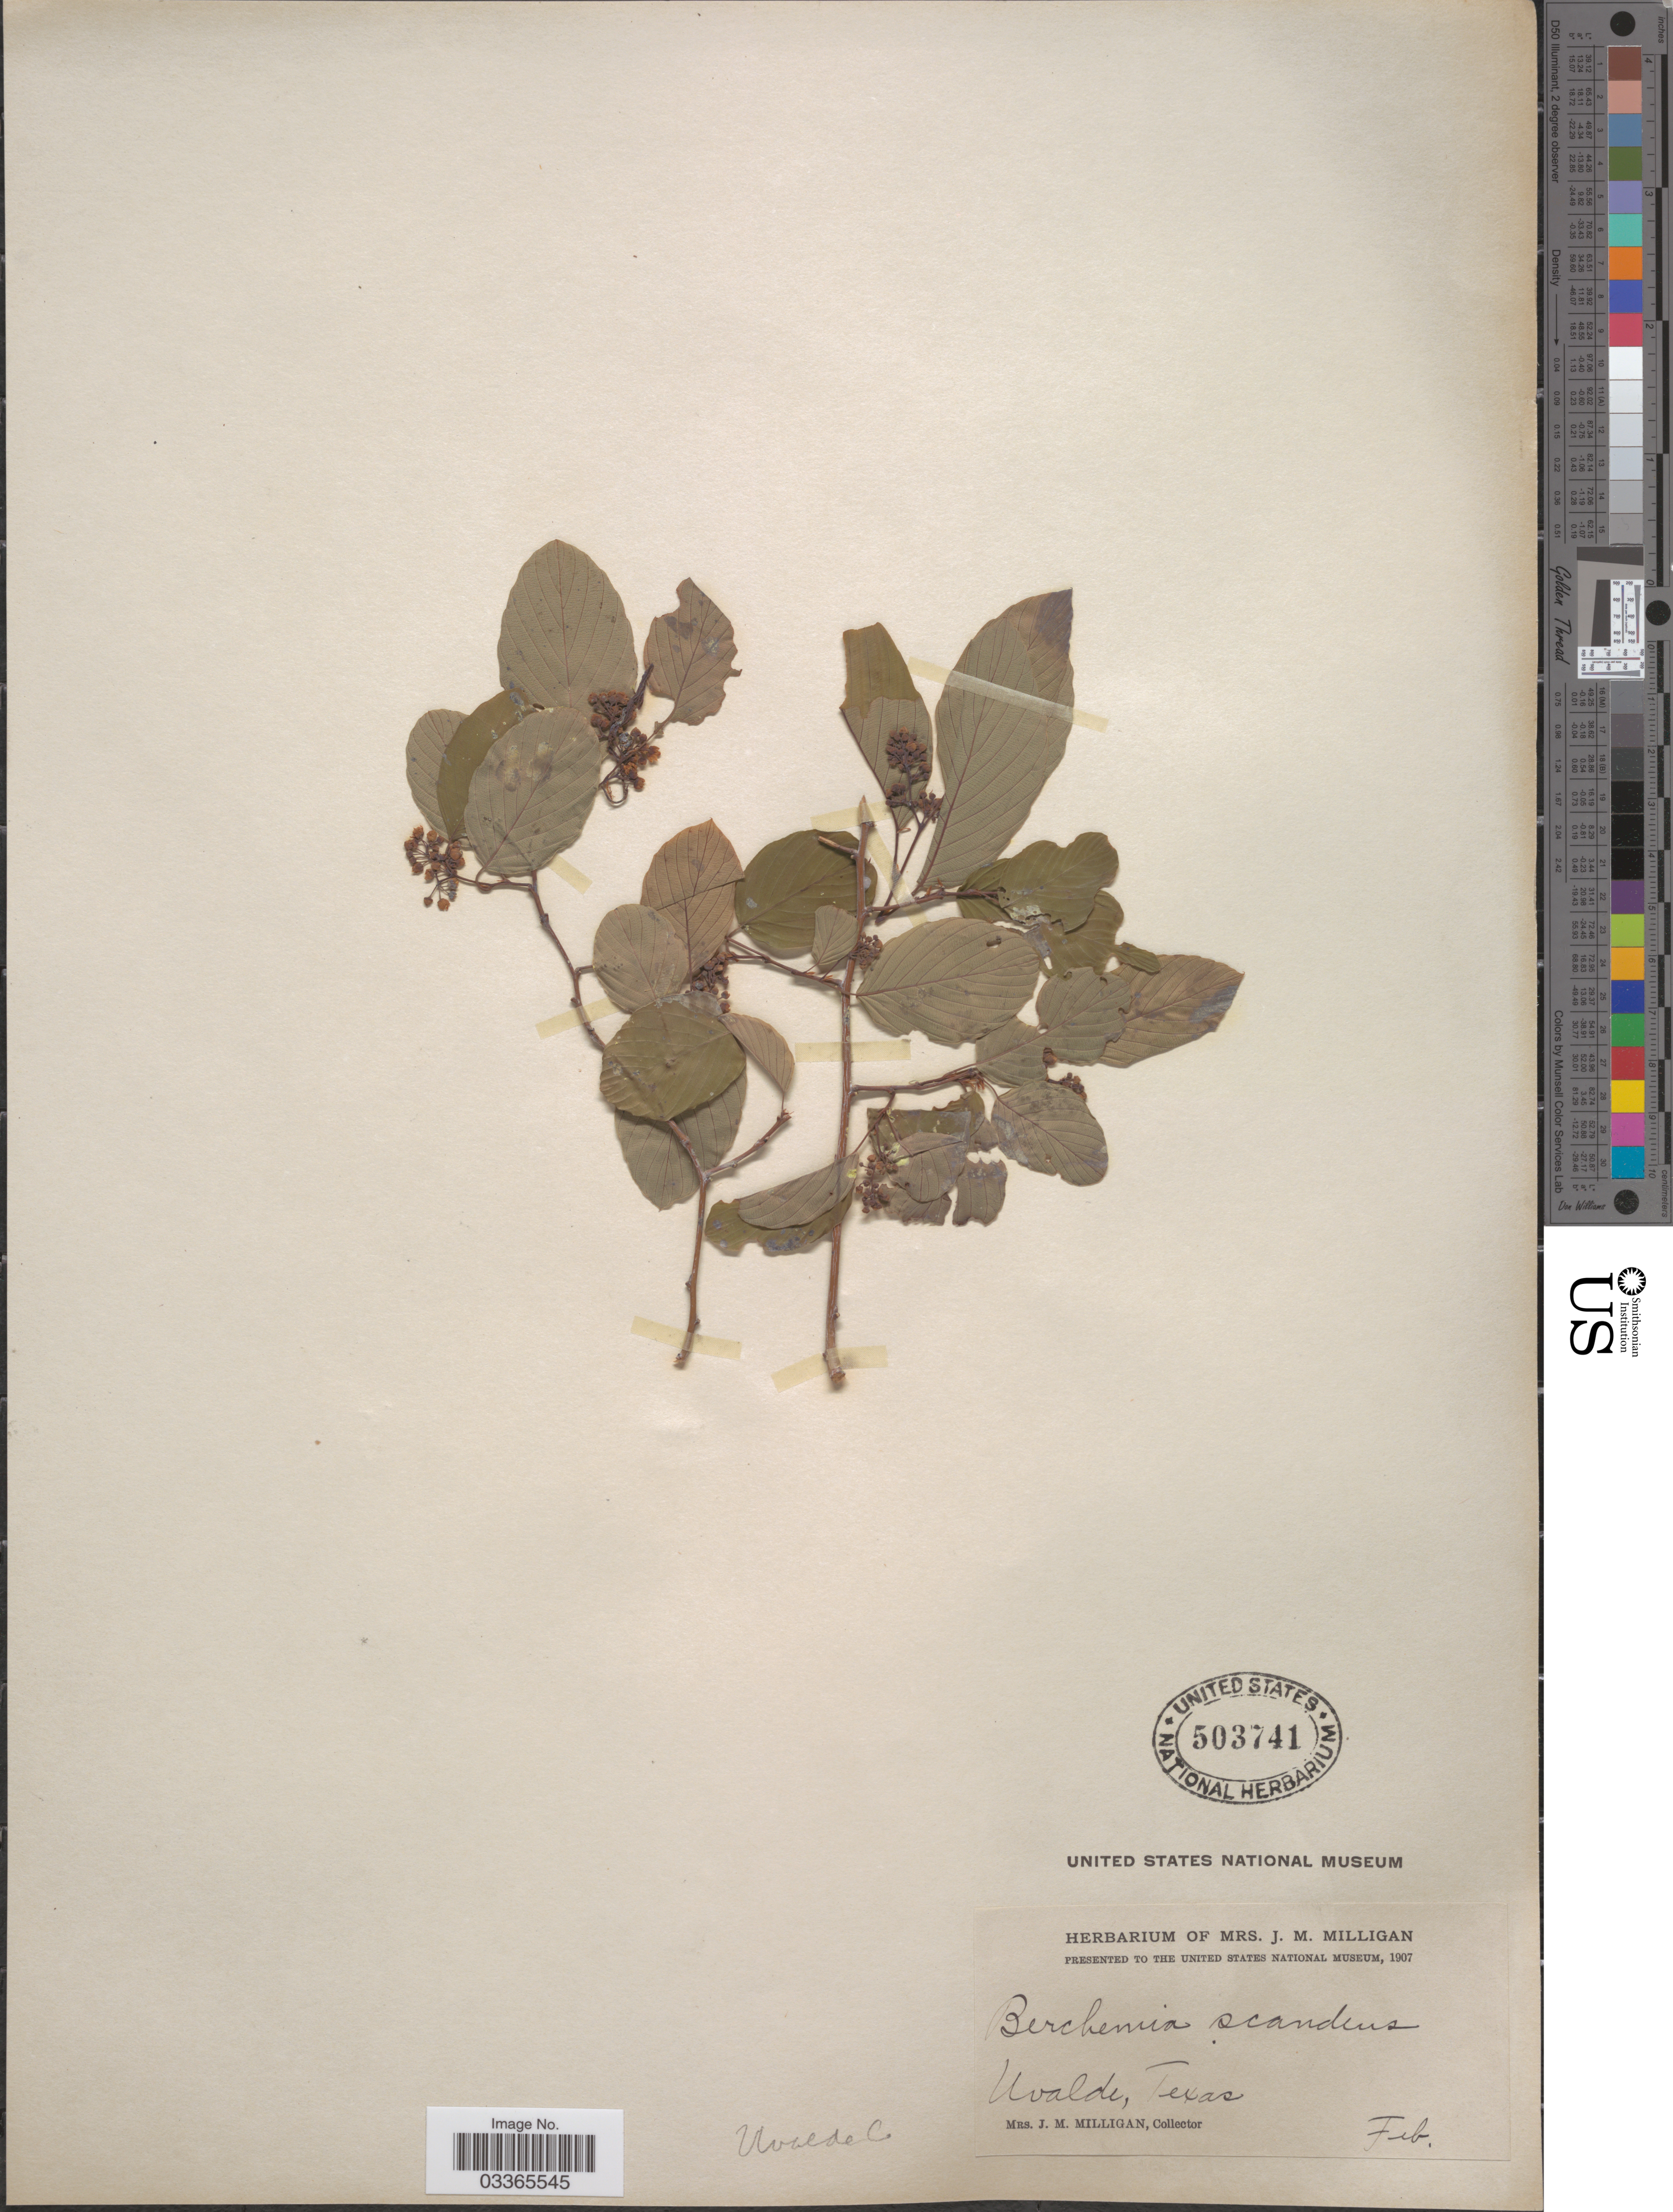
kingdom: Plantae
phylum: Tracheophyta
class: Magnoliopsida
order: Rosales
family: Rhamnaceae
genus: Berchemia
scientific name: Berchemia scandens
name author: (Hill) K. Koch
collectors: J. Milligan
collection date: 1907-02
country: United States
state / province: Texas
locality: Uvalde Co.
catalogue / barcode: US 503741